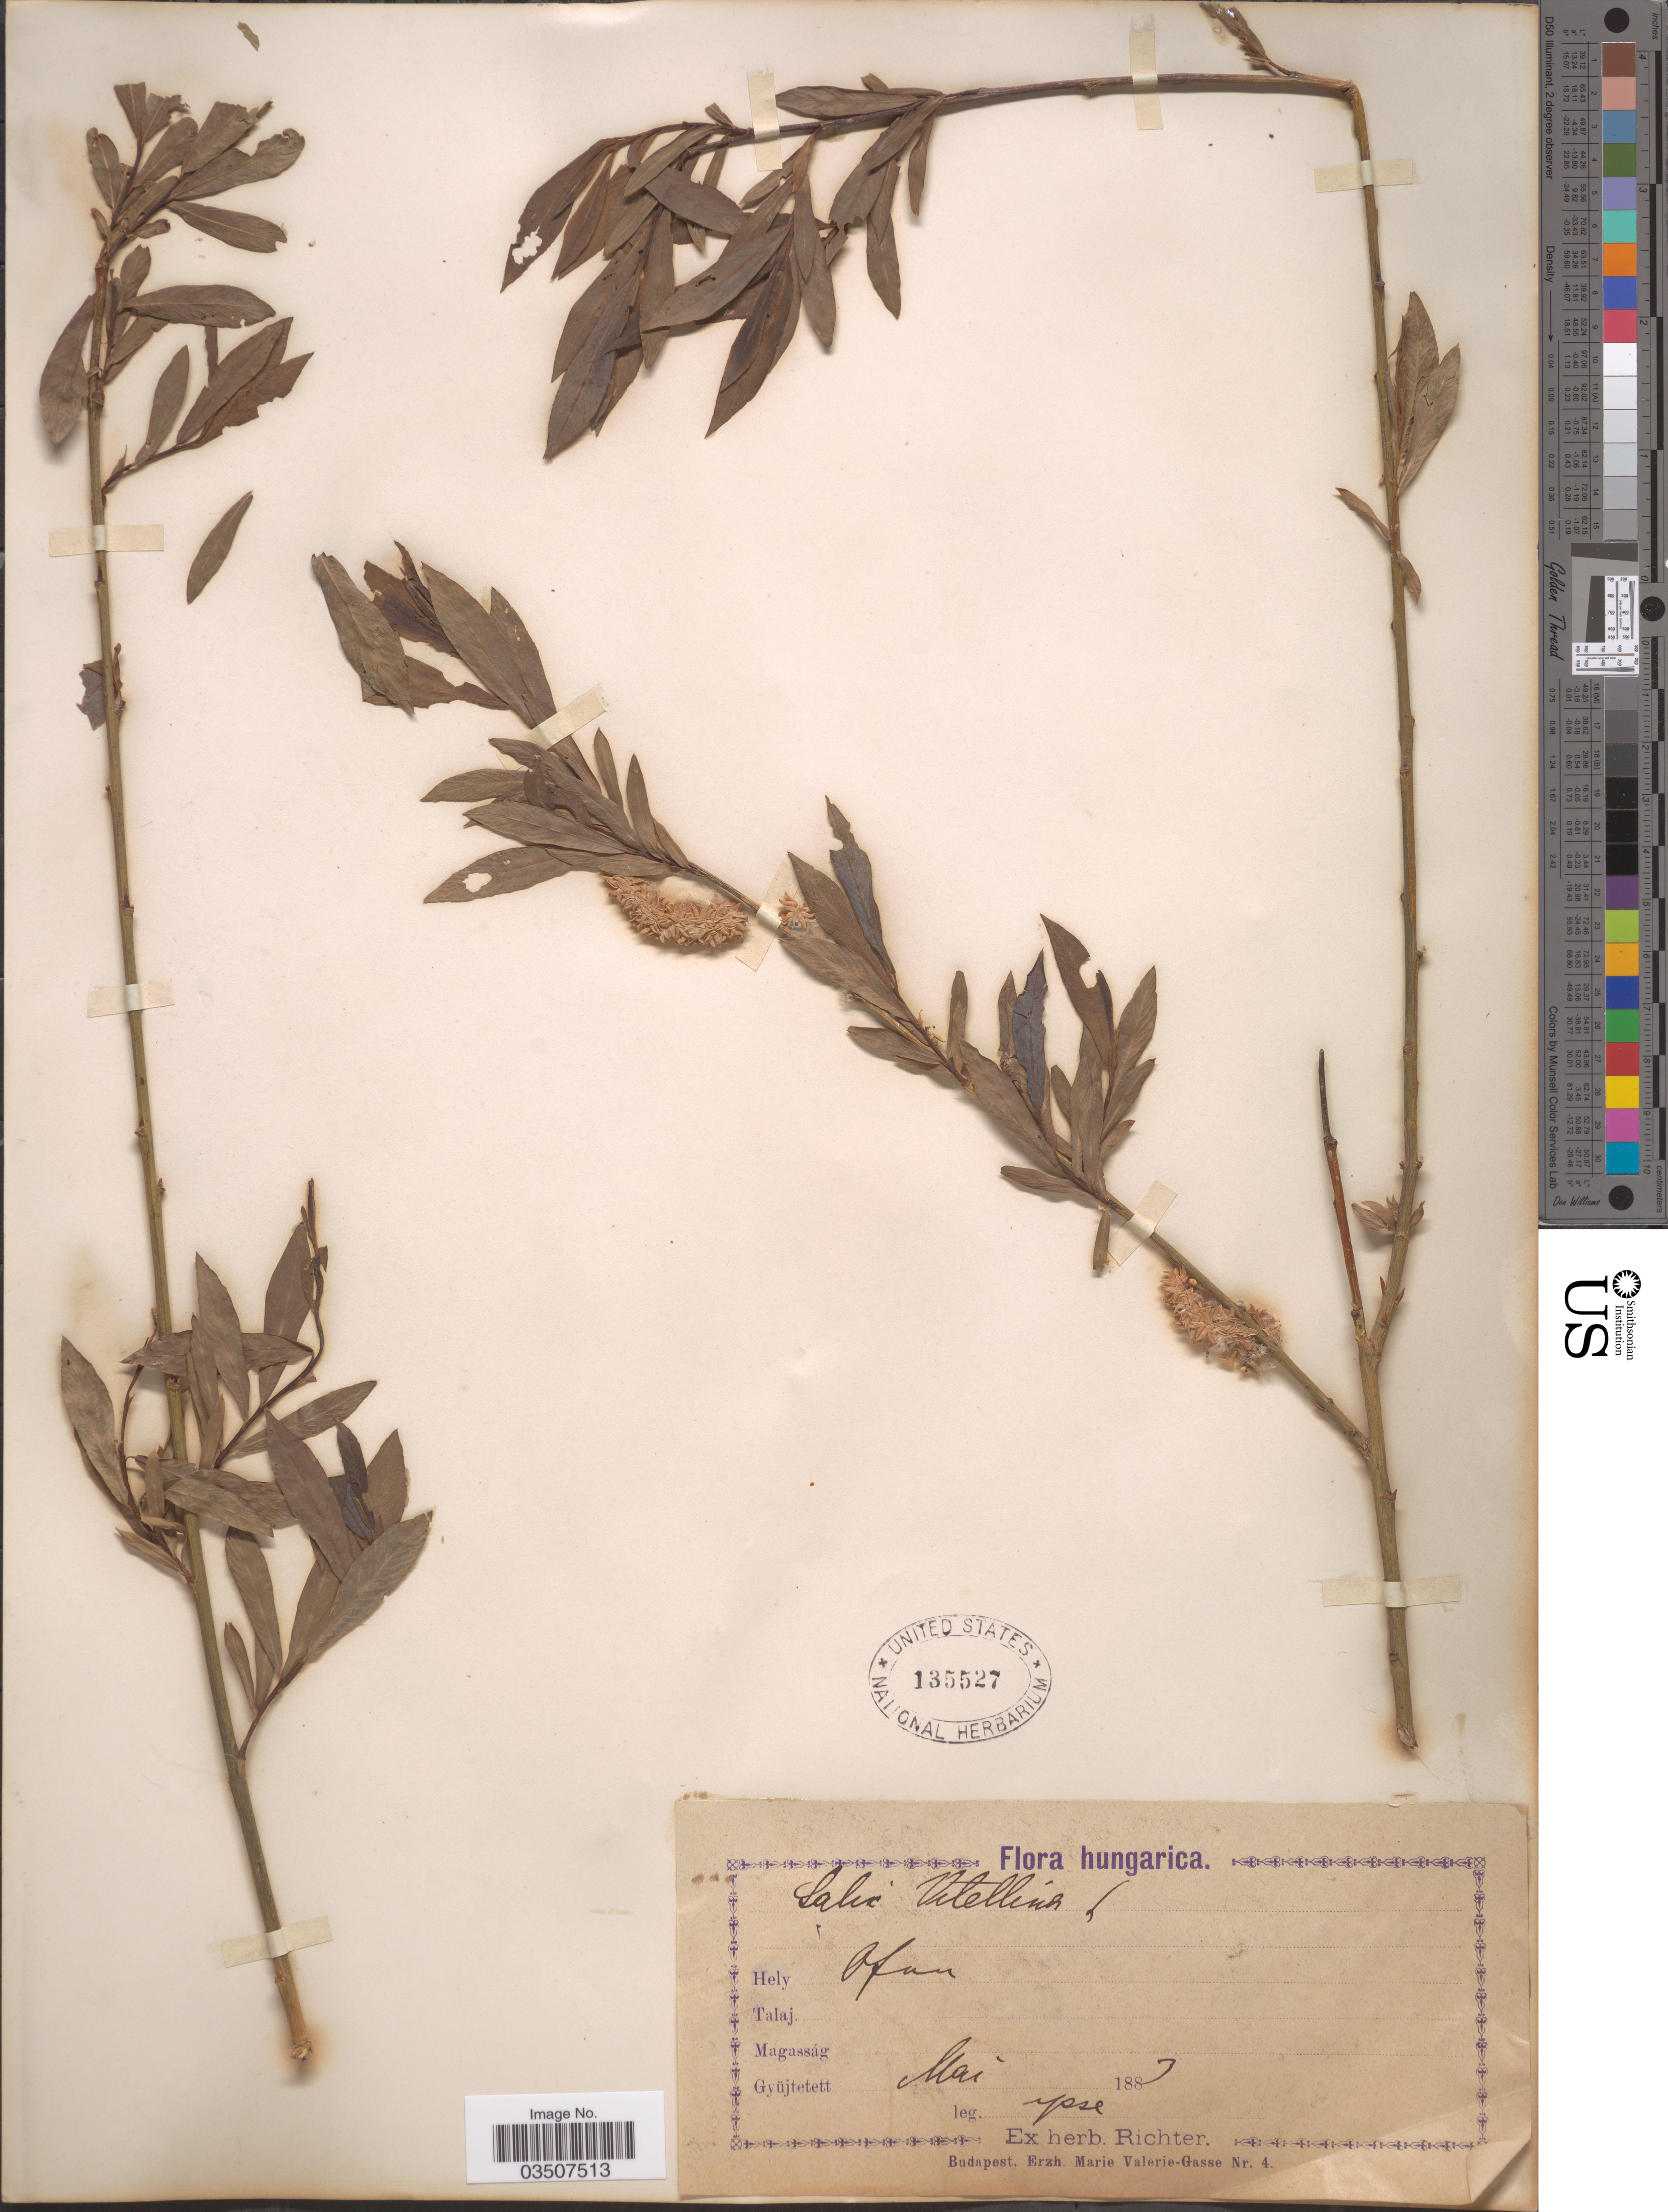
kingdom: Plantae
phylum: Tracheophyta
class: Magnoliopsida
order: Malpighiales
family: Salicaceae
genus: Salix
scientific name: Salix vitellina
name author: L.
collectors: -- Richter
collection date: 1883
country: Hungary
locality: Ofan.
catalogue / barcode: US 135527